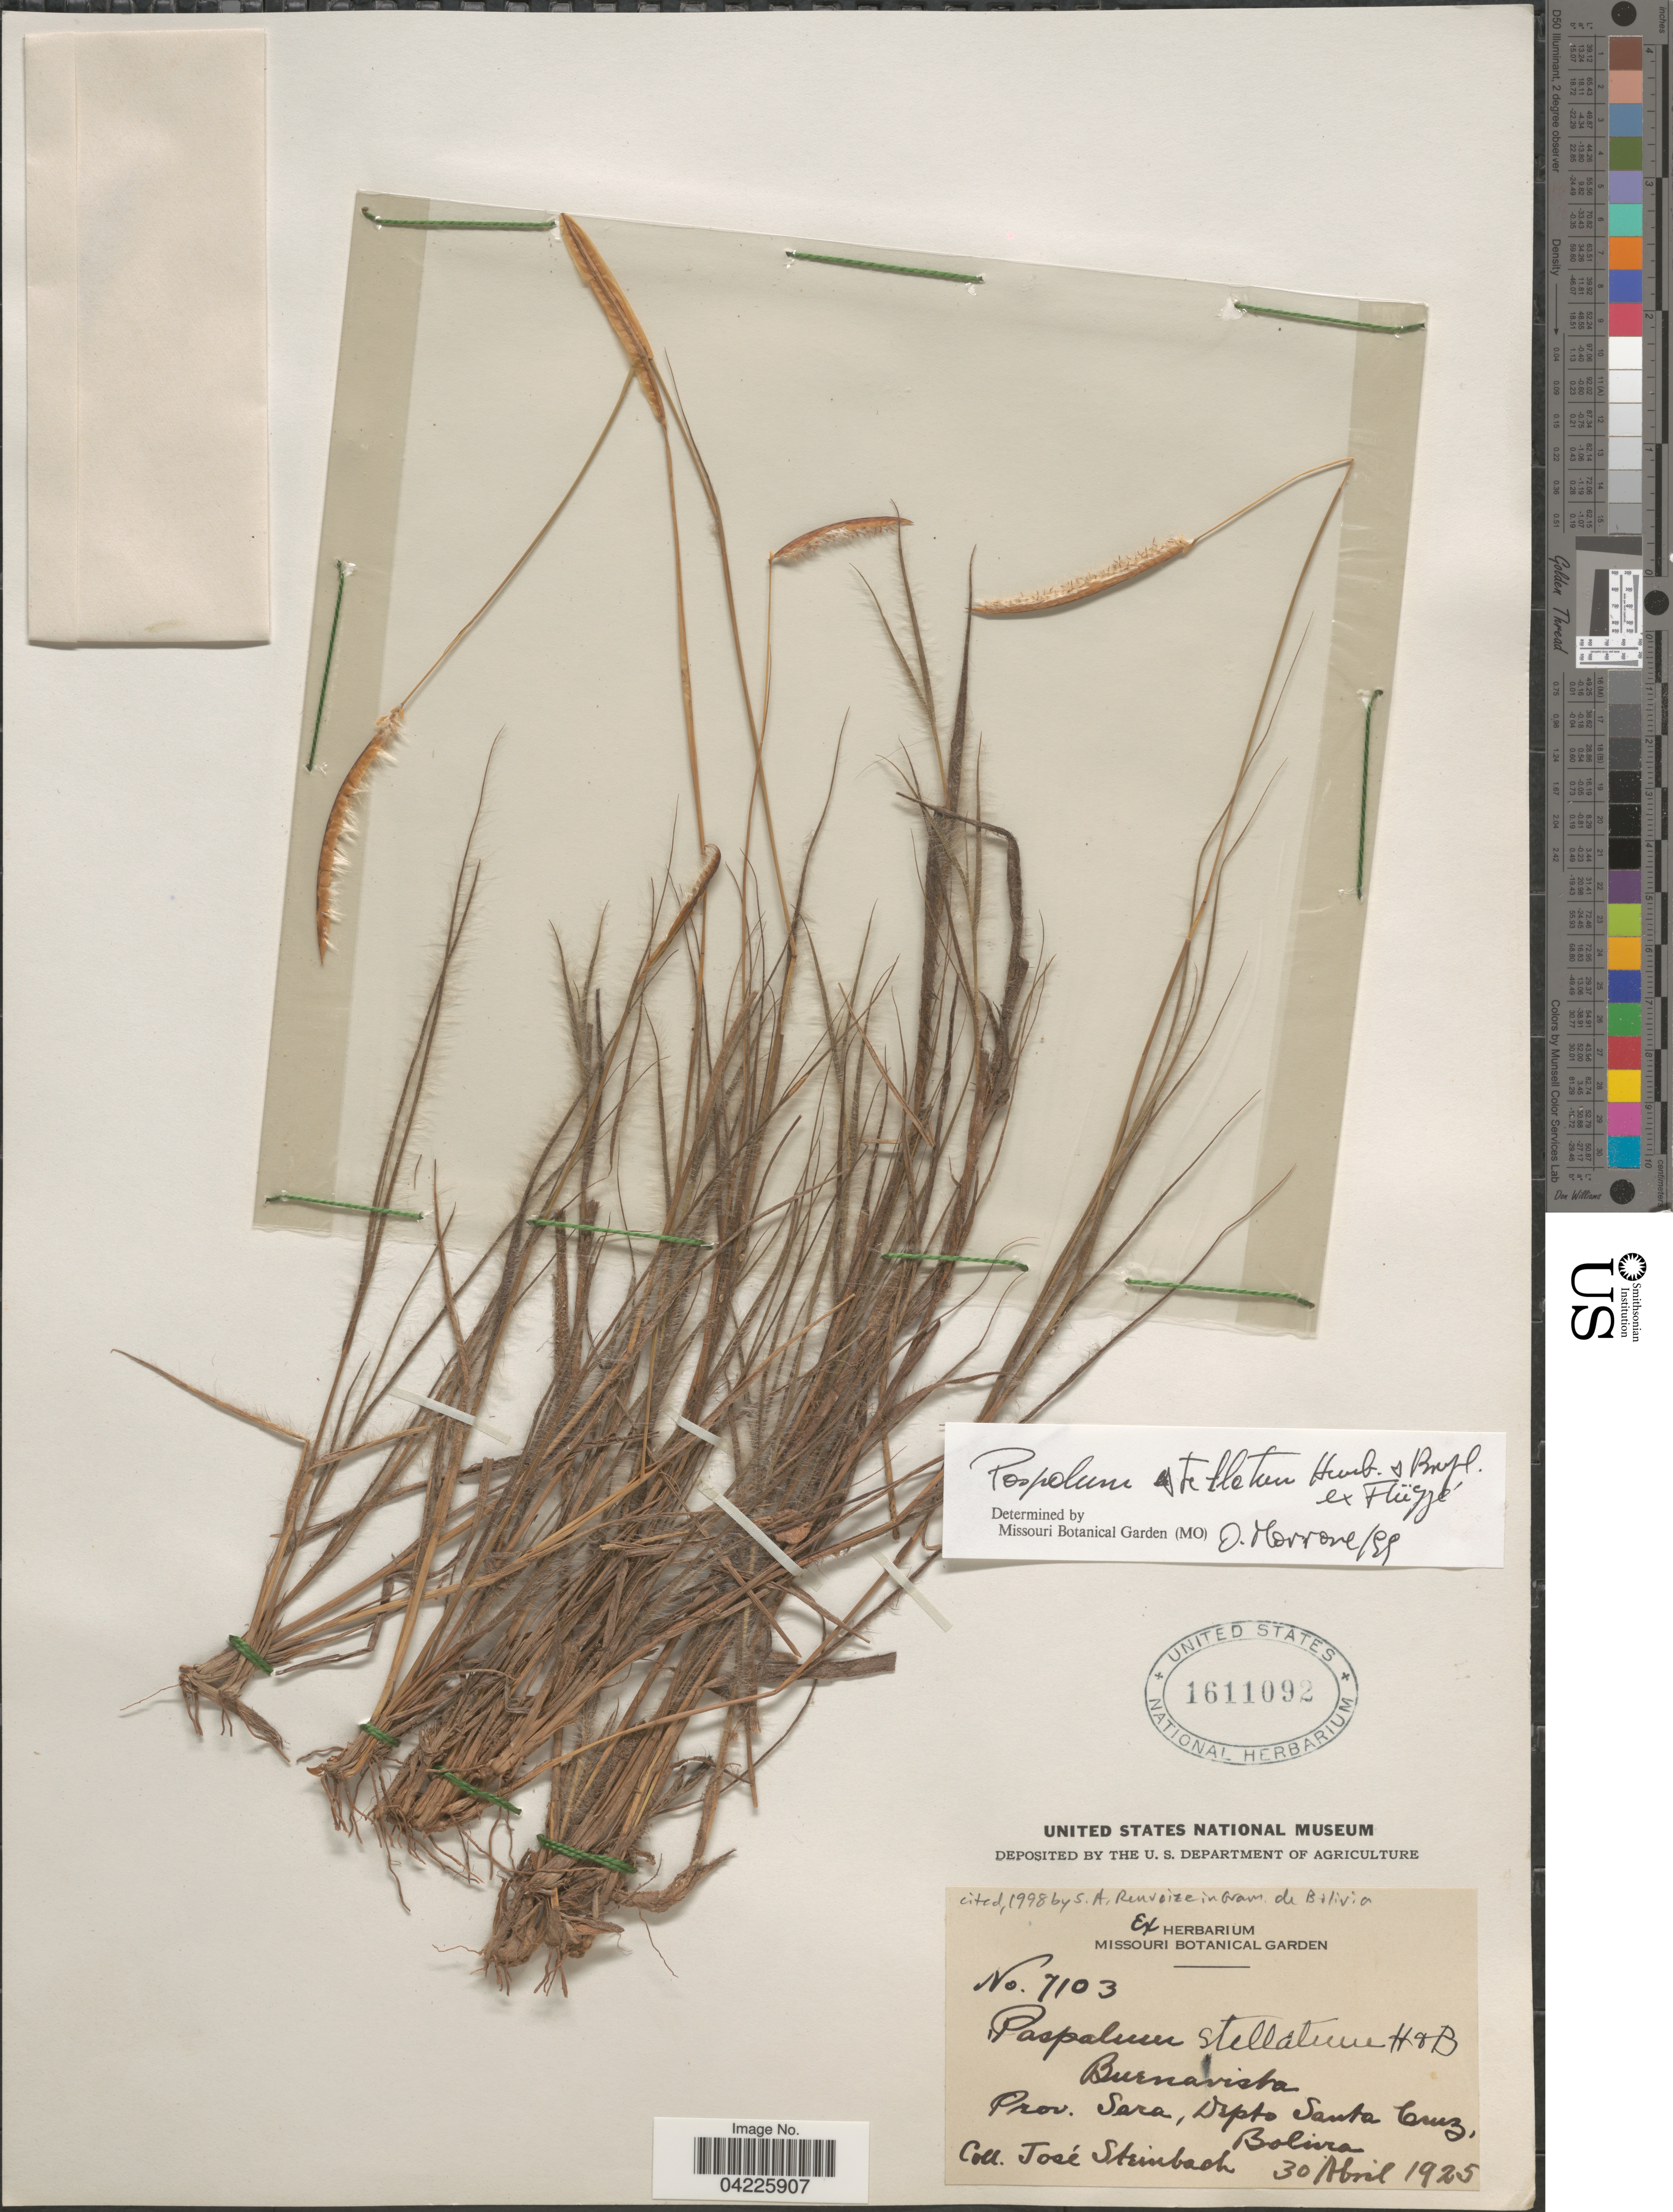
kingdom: Plantae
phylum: Tracheophyta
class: Liliopsida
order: Poales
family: Poaceae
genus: Paspalum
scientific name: Paspalum stellatum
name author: Humb. & Bonpl. ex Flüggé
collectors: J. Steinbach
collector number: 7103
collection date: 1925-04-30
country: Bolivia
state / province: Santa Cruz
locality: Buenavista. Prov. Sara, Depto Santa Cruz.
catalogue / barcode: US 1611092